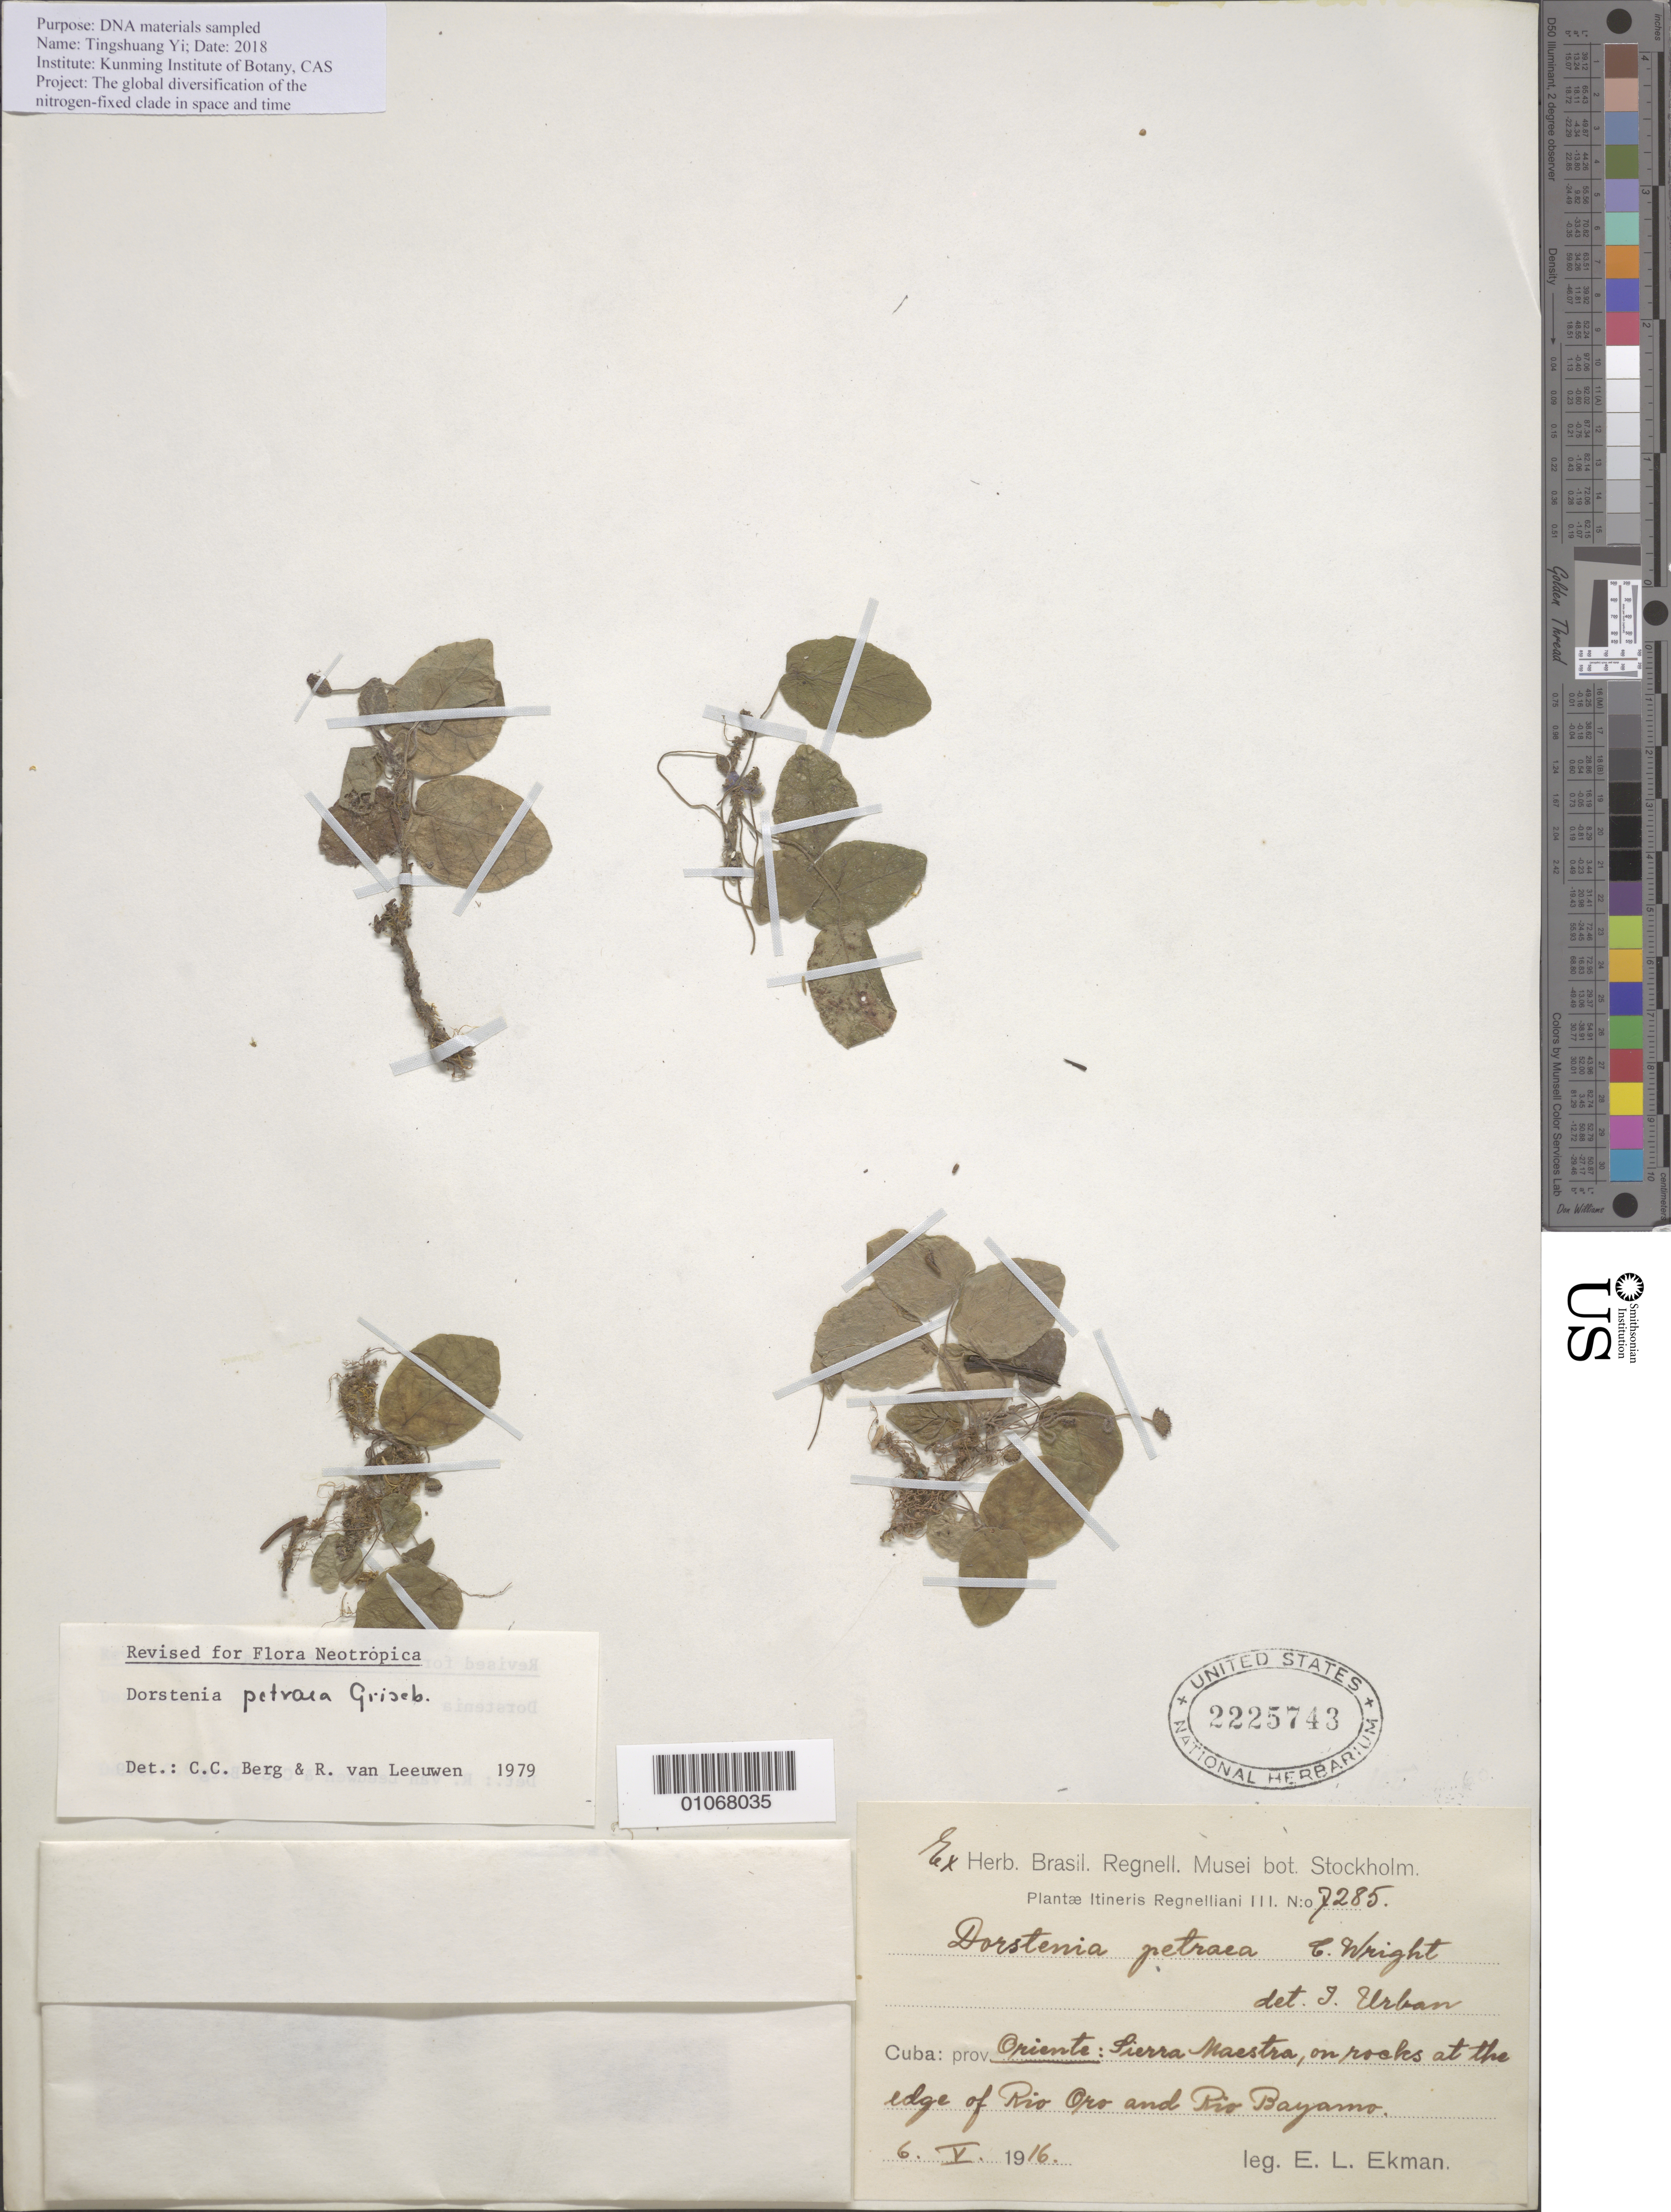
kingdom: Plantae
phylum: Tracheophyta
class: Magnoliopsida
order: Rosales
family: Moraceae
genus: Dorstenia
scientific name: Dorstenia petraea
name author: C. Wright ex Griseb.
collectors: E. L. Ekman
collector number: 7285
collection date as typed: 06 May 1916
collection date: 1916-05-06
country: Cuba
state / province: Oriente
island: Cuba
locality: Sierra Maestra, on rocks at the edge of Rio Oro and Rio Bayamo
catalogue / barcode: US 2225743